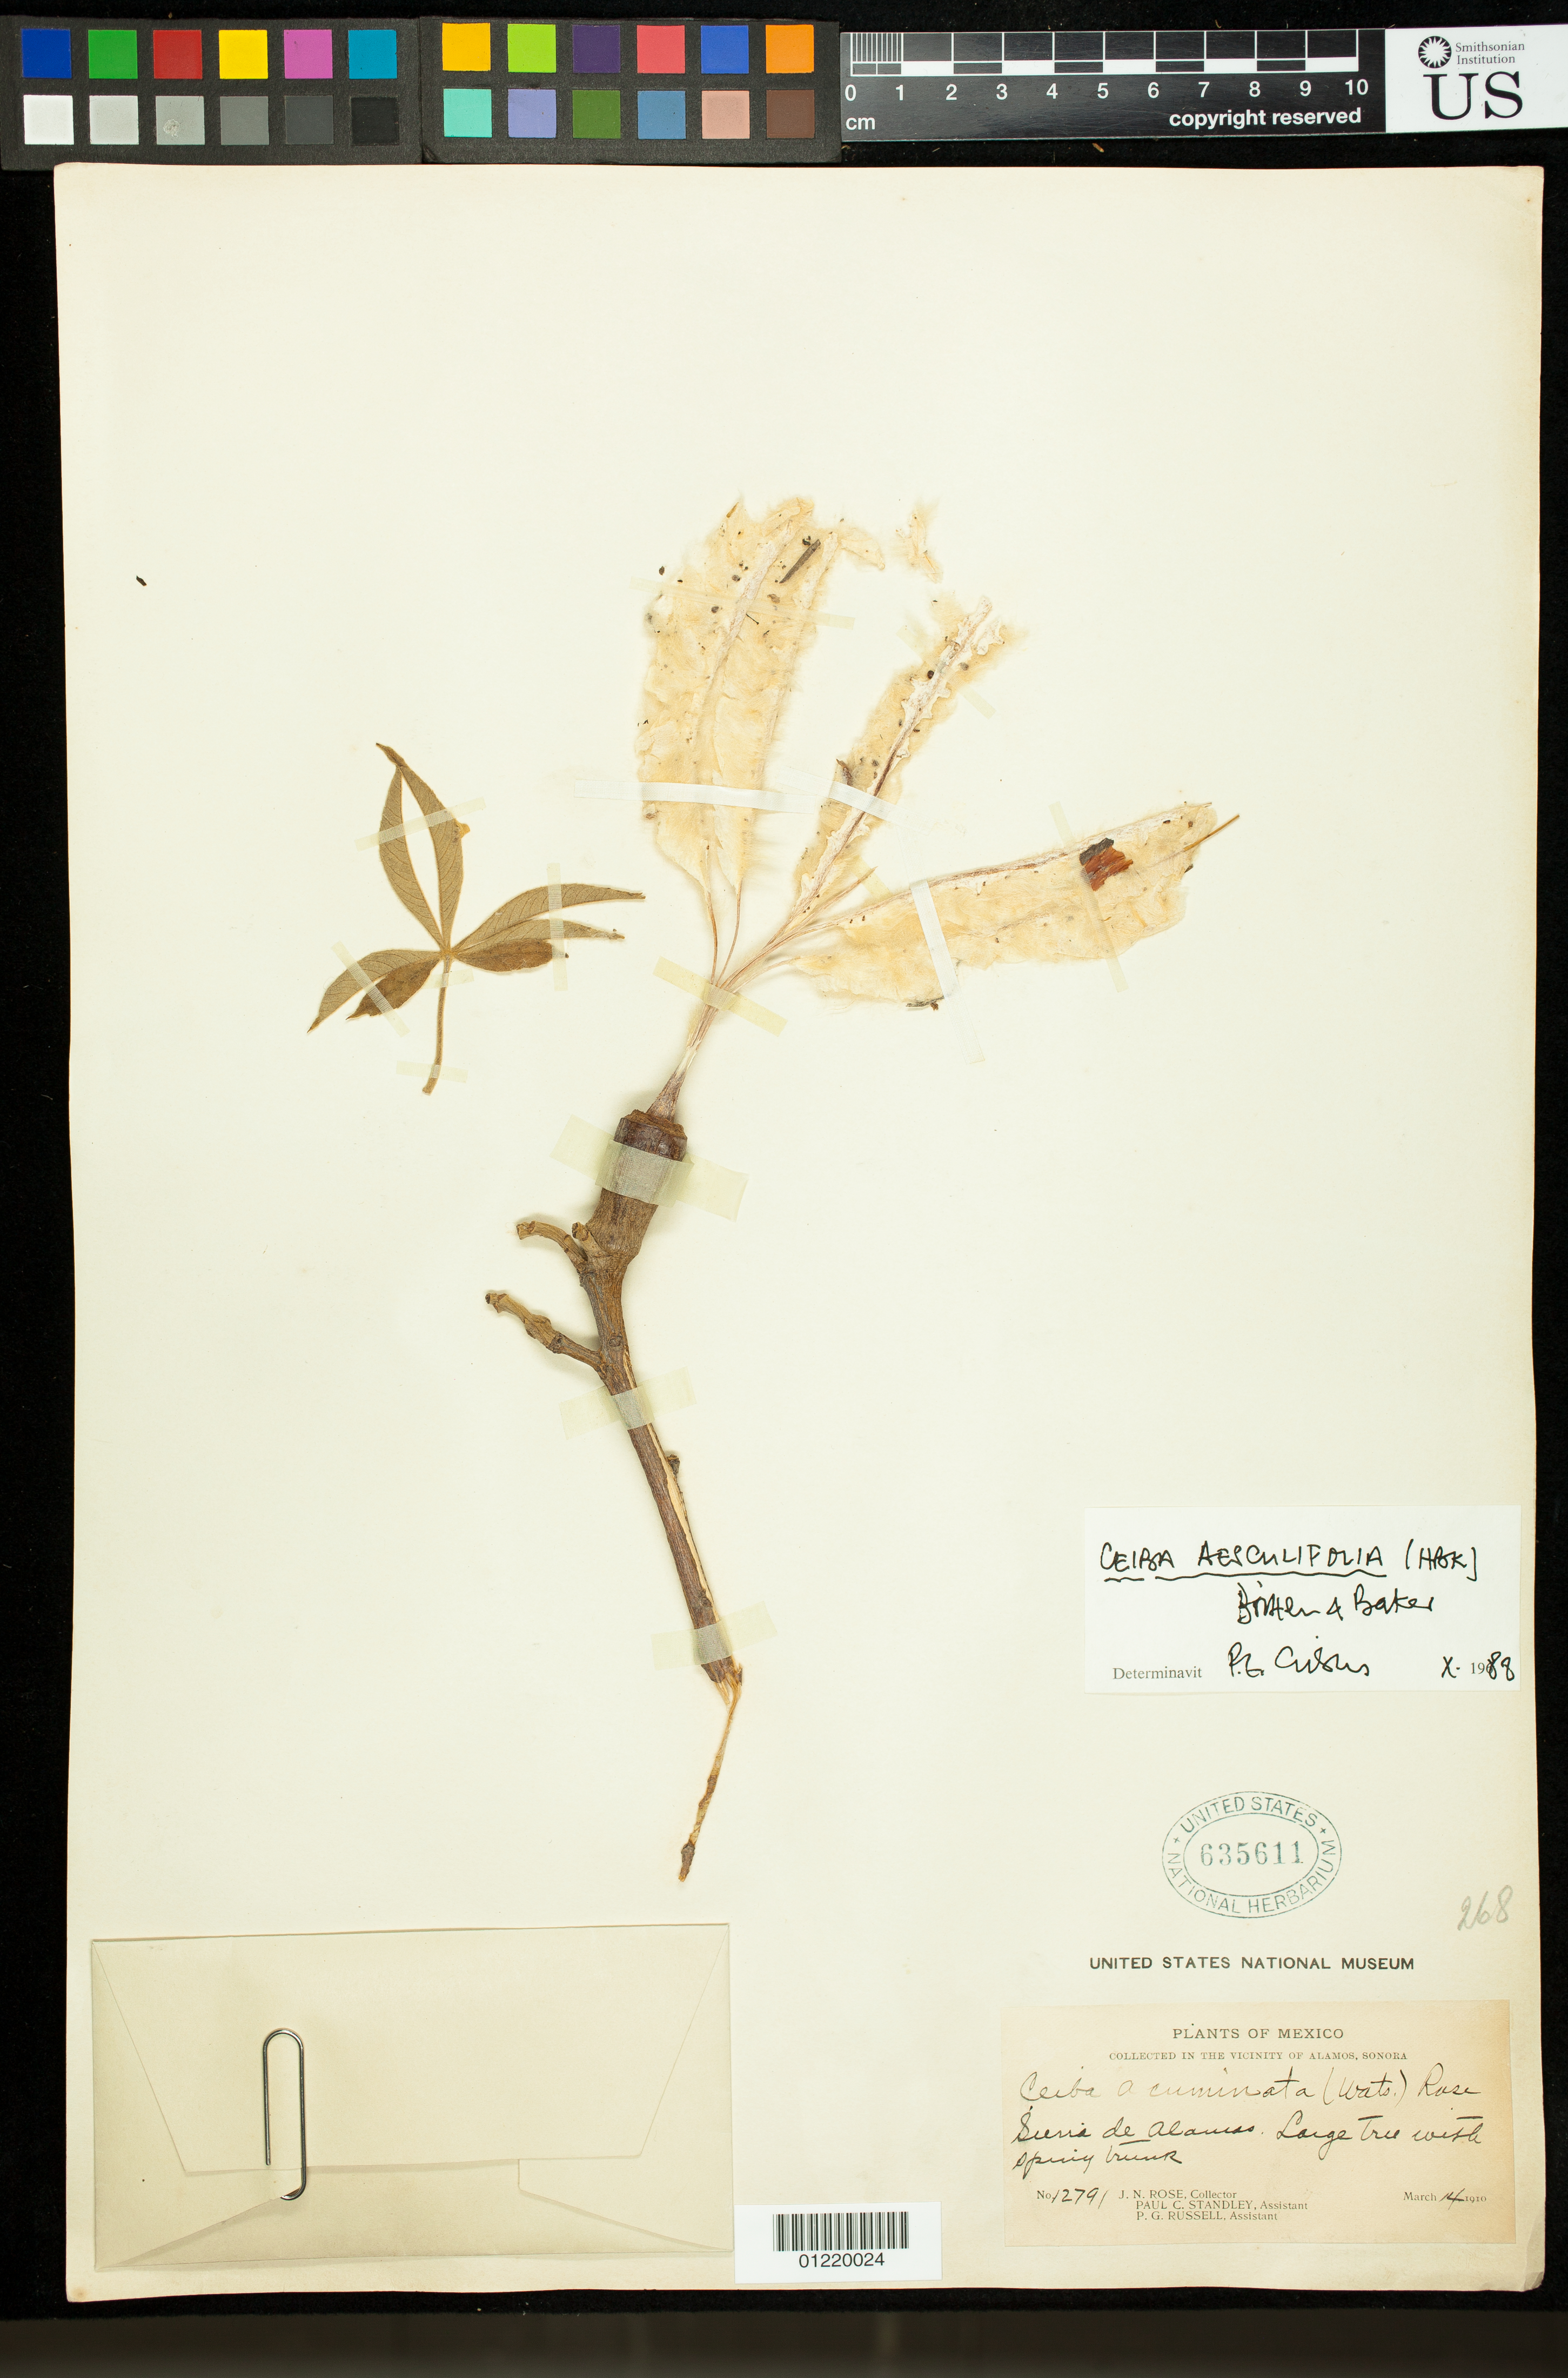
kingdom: Plantae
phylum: Tracheophyta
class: Magnoliopsida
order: Malvales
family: Malvaceae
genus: Ceiba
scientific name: Ceiba aesculifolia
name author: (Kunth) Britten & Baker f.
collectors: J. N. Rose, D. R. Stoddart & P. G. Russell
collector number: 12791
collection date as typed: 3/14/1910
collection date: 1910-03-14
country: Mexico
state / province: Sonora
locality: Vicinity of Alamos, Sonora. Sierra de Alamos.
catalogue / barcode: US 635611